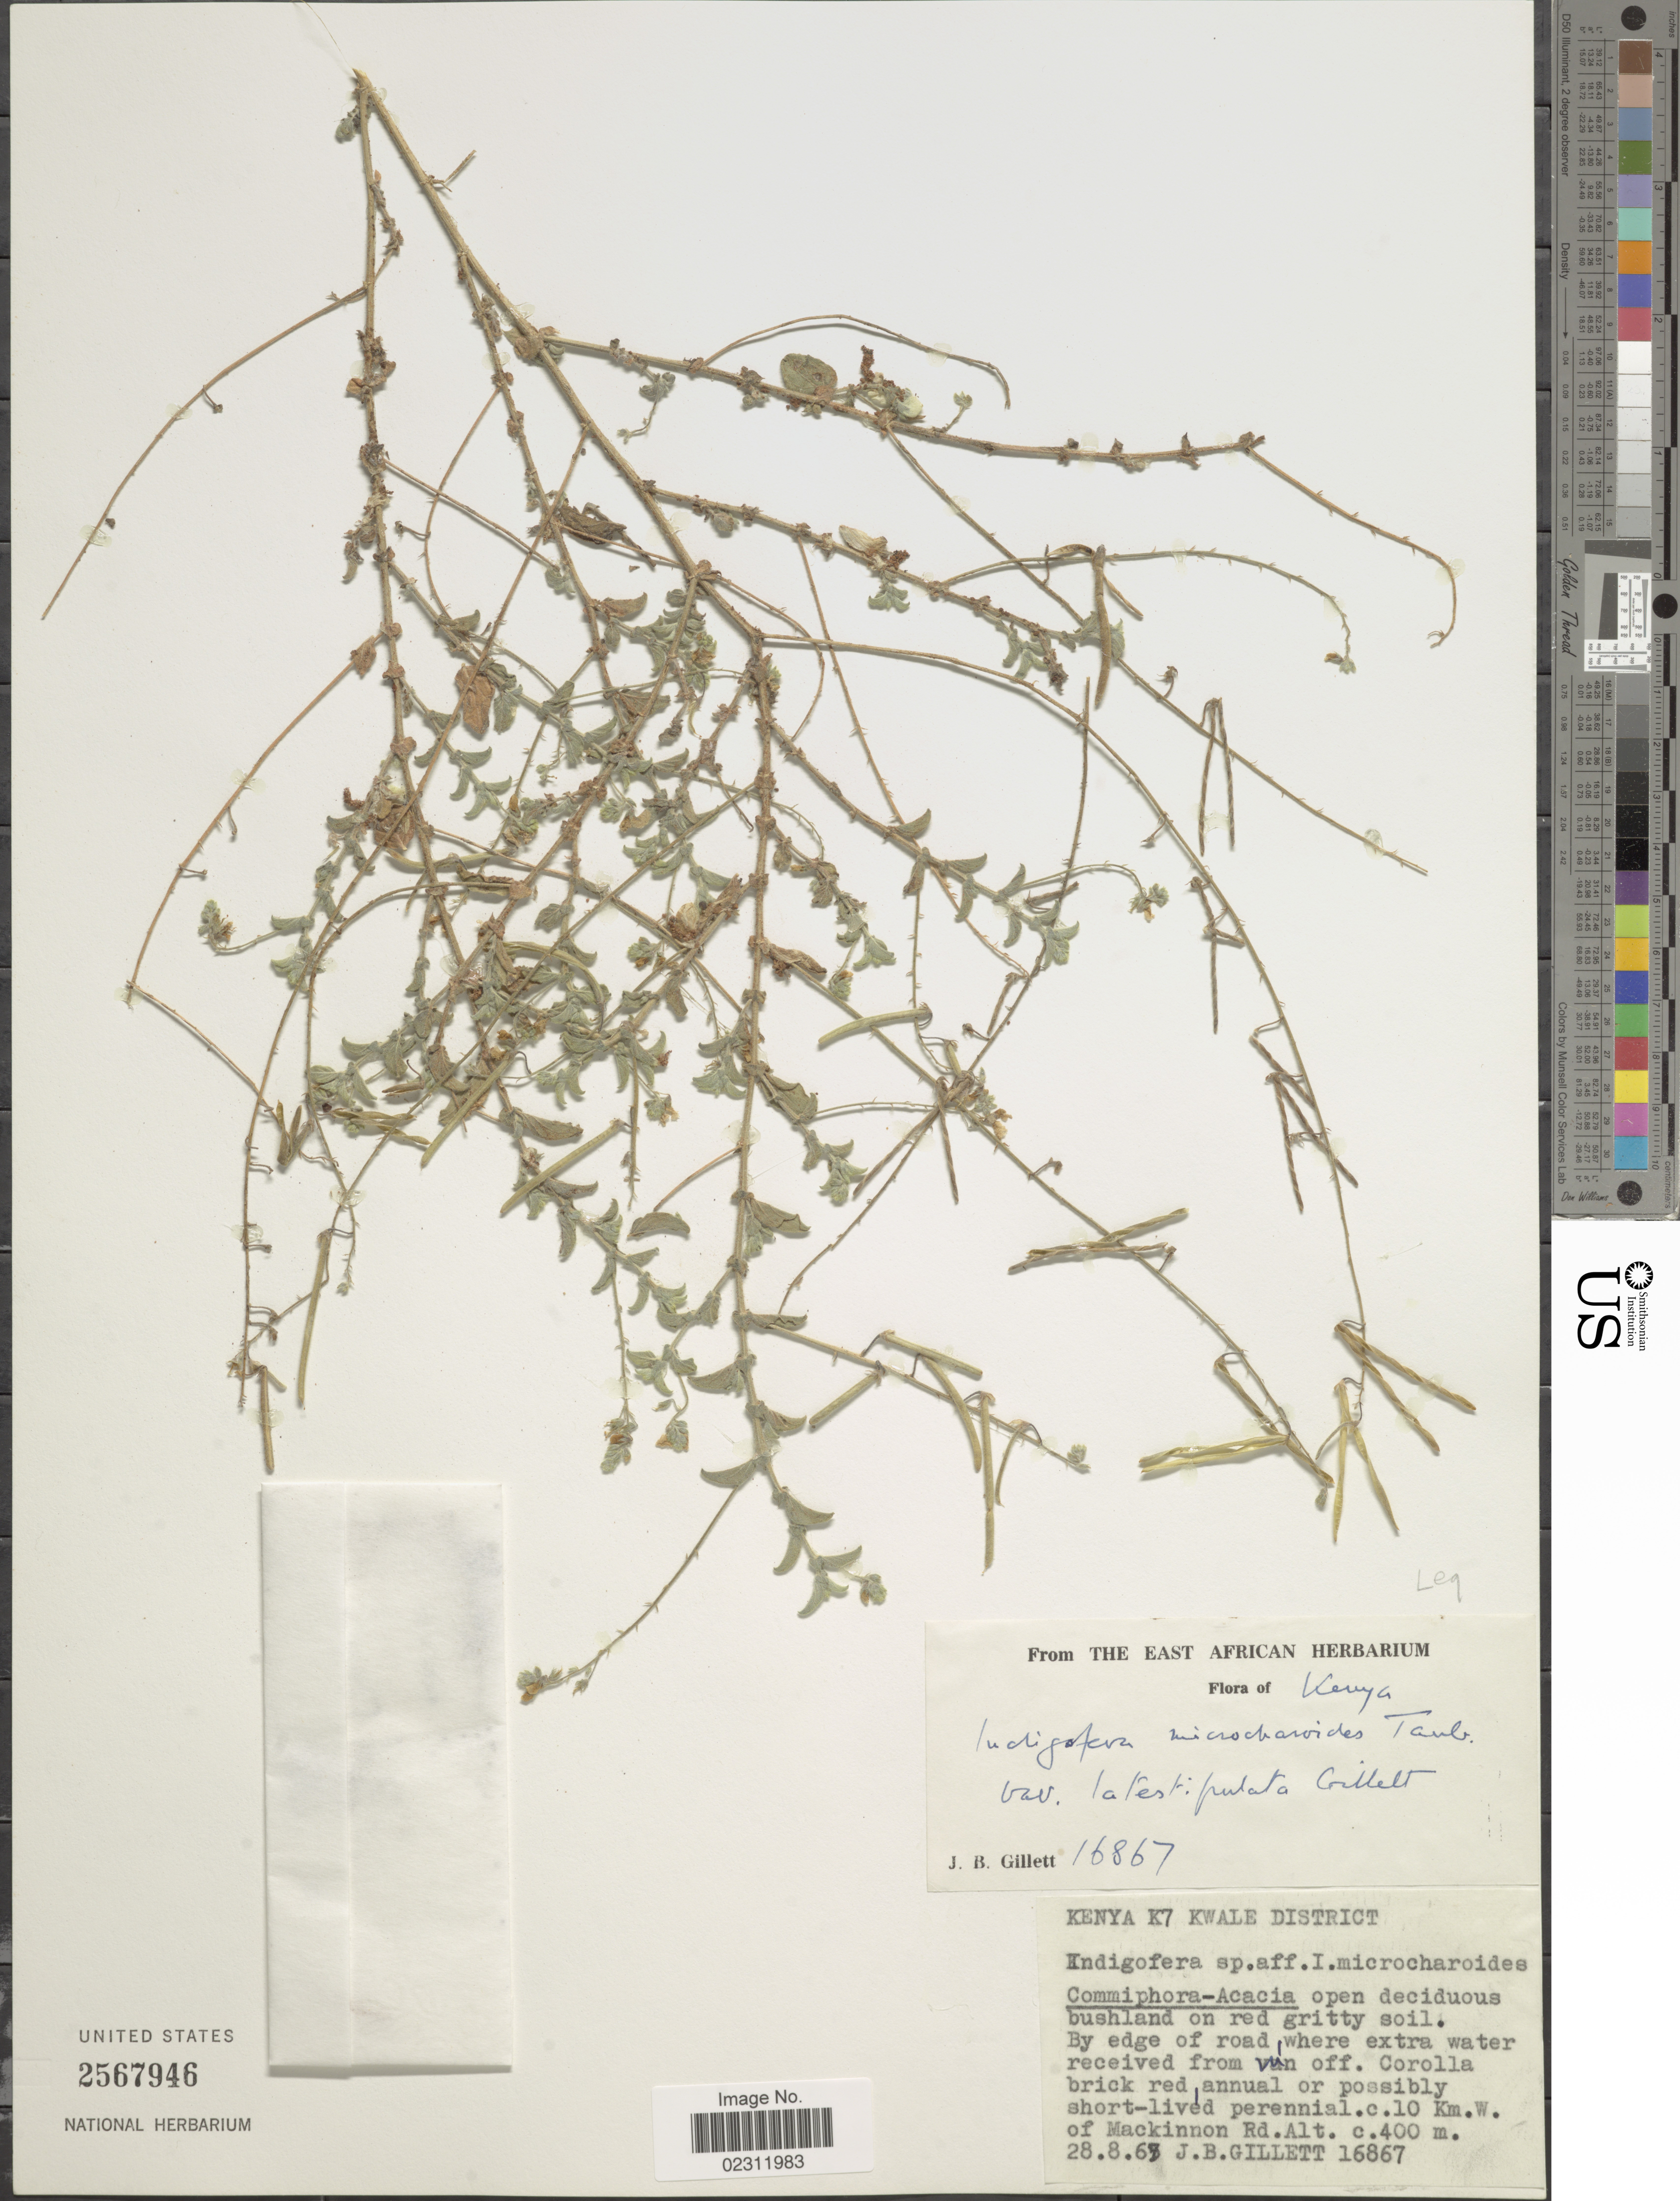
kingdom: Plantae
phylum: Tracheophyta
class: Magnoliopsida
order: Fabales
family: Fabaceae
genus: Indigofera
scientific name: Indigofera microcharoides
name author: Taub.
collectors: J. B. Gillett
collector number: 16867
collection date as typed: Transcribed d/m/y: 28/8/67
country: Kenya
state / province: Kwale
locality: Kenya K7, Kwale District, c. 10 km W of Mackinon Rd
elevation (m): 400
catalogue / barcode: US 2567946